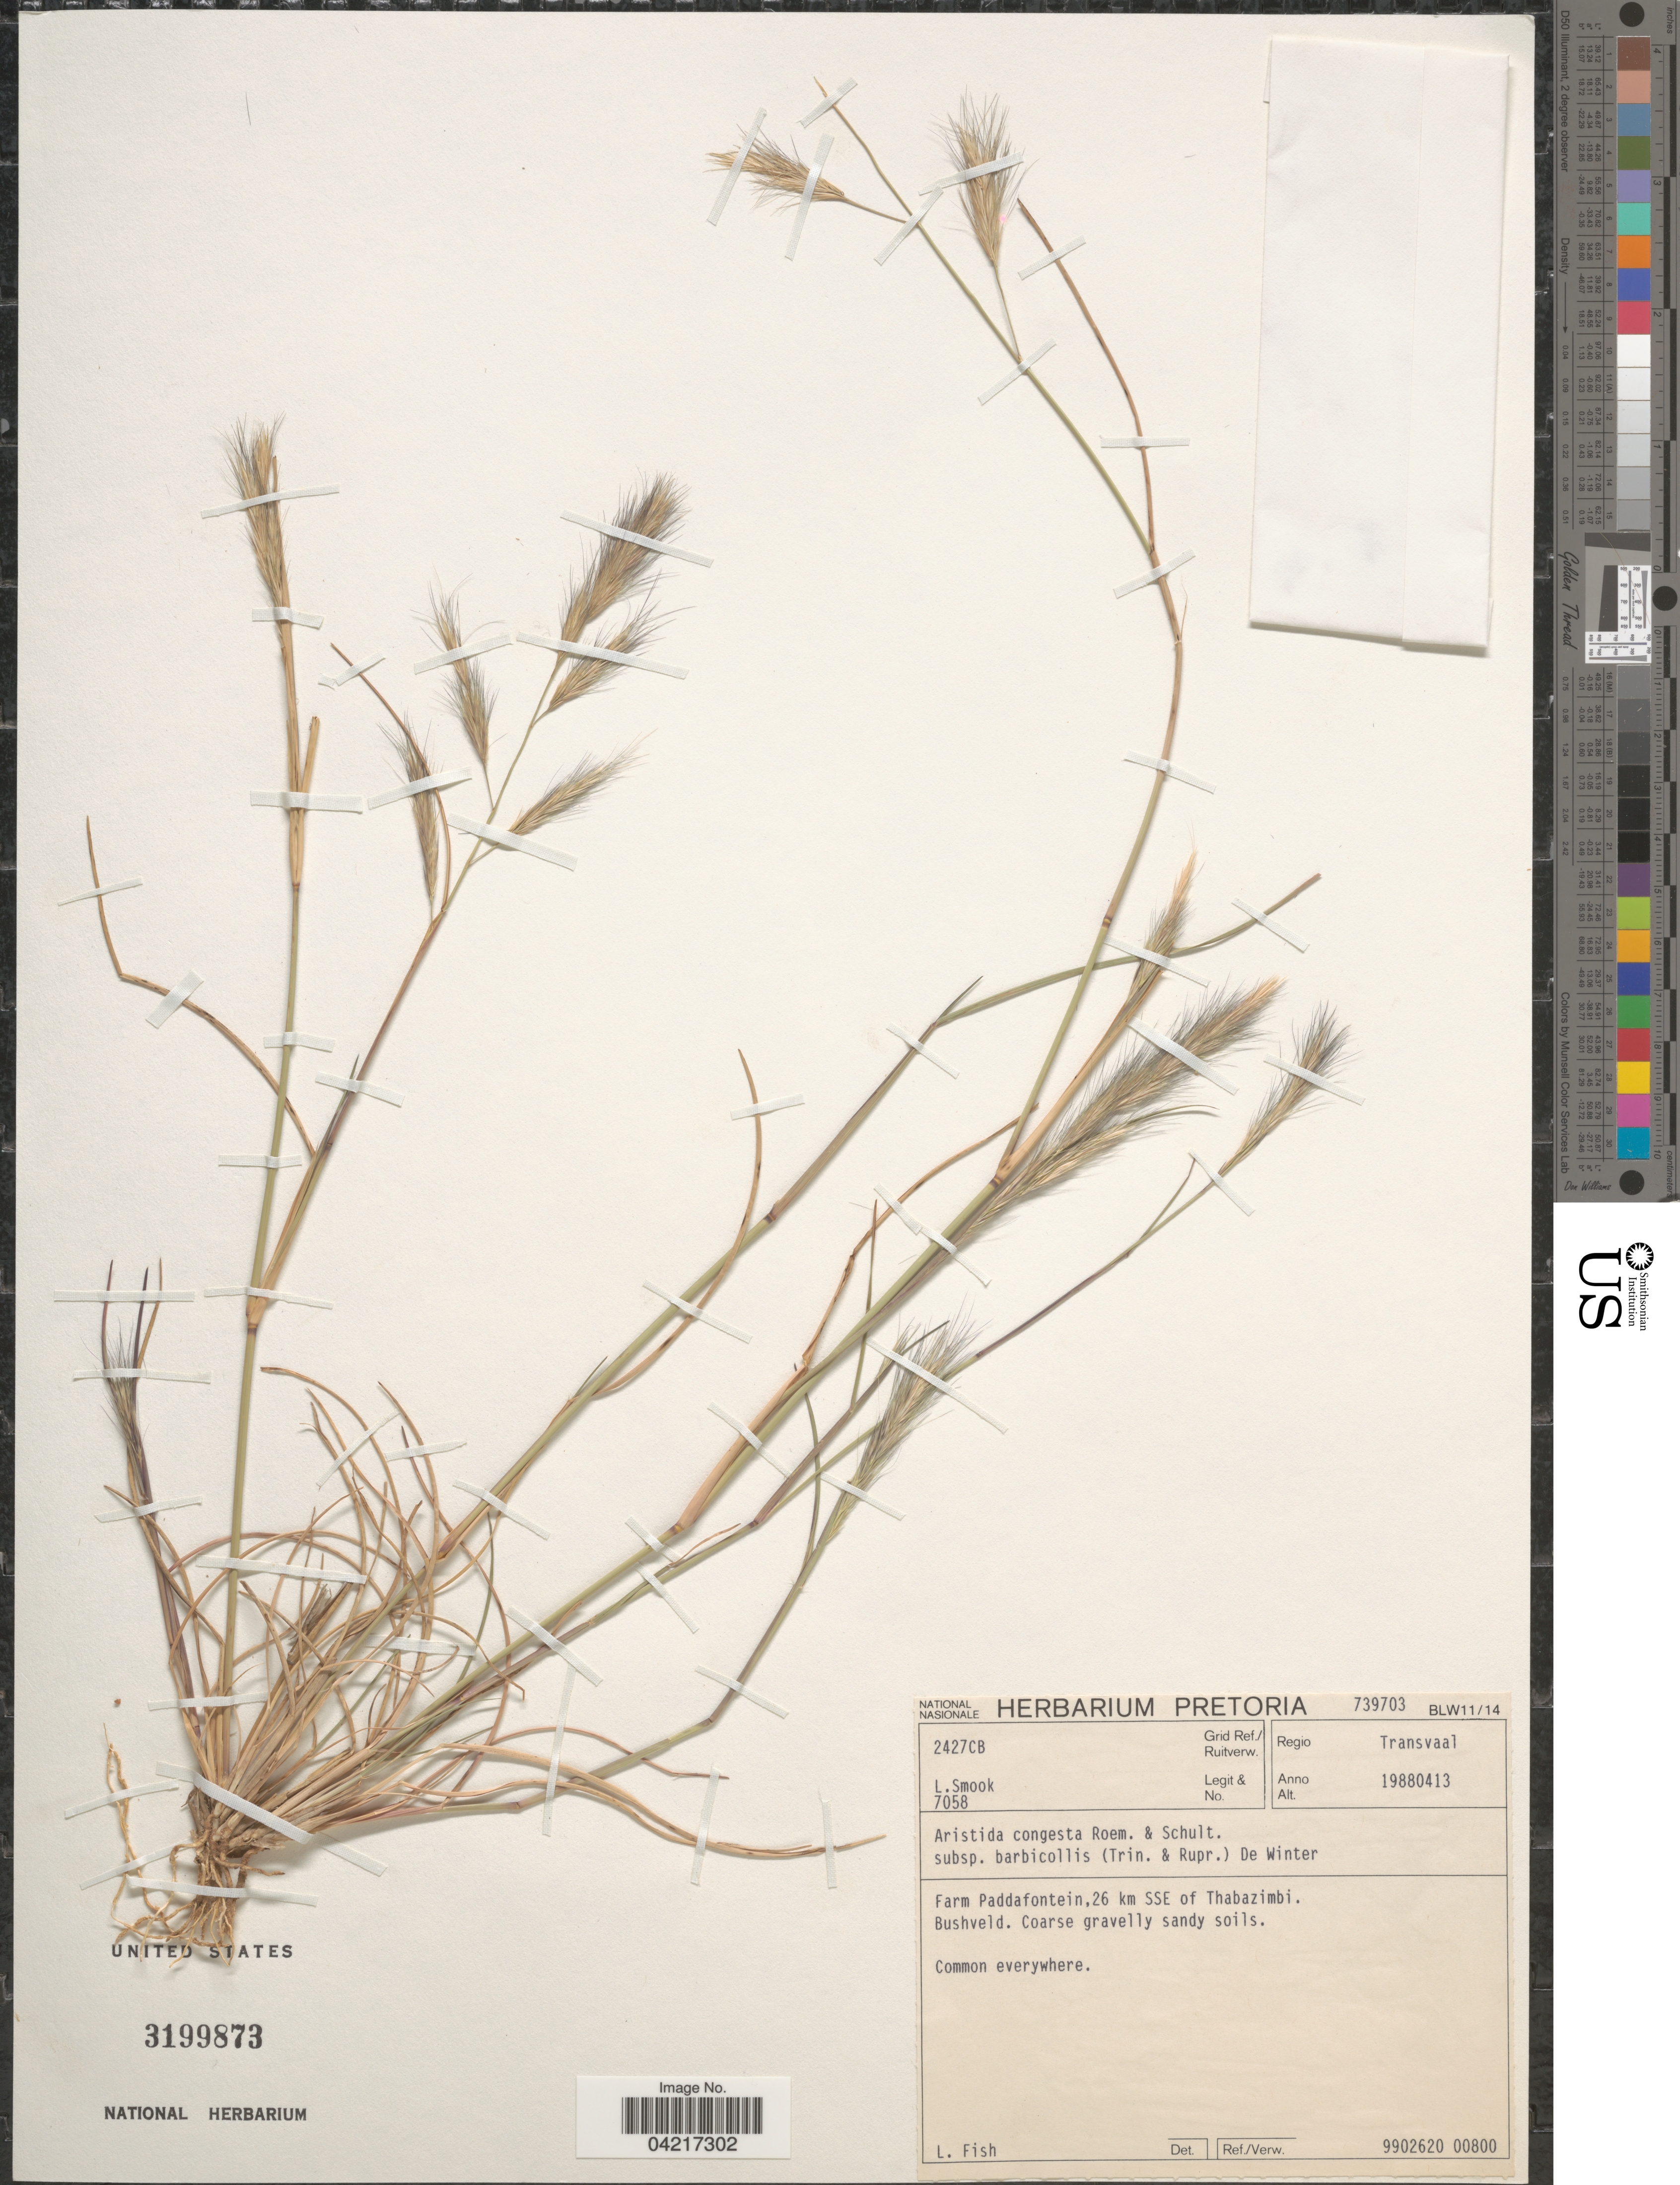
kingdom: Plantae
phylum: Tracheophyta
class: Liliopsida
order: Poales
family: Poaceae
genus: Aristida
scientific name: Aristida congesta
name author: Roem. & Schult.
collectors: L. Smook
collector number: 7058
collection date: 1988-04-13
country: South Africa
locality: Grid Ref./Ruitverw. 2427CB. Regio Transvaal. Farm Paddafontein, 26 km SSE of Thabazimbi. Bushveld. Coarse gravelly sandy soils.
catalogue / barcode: US 3199873